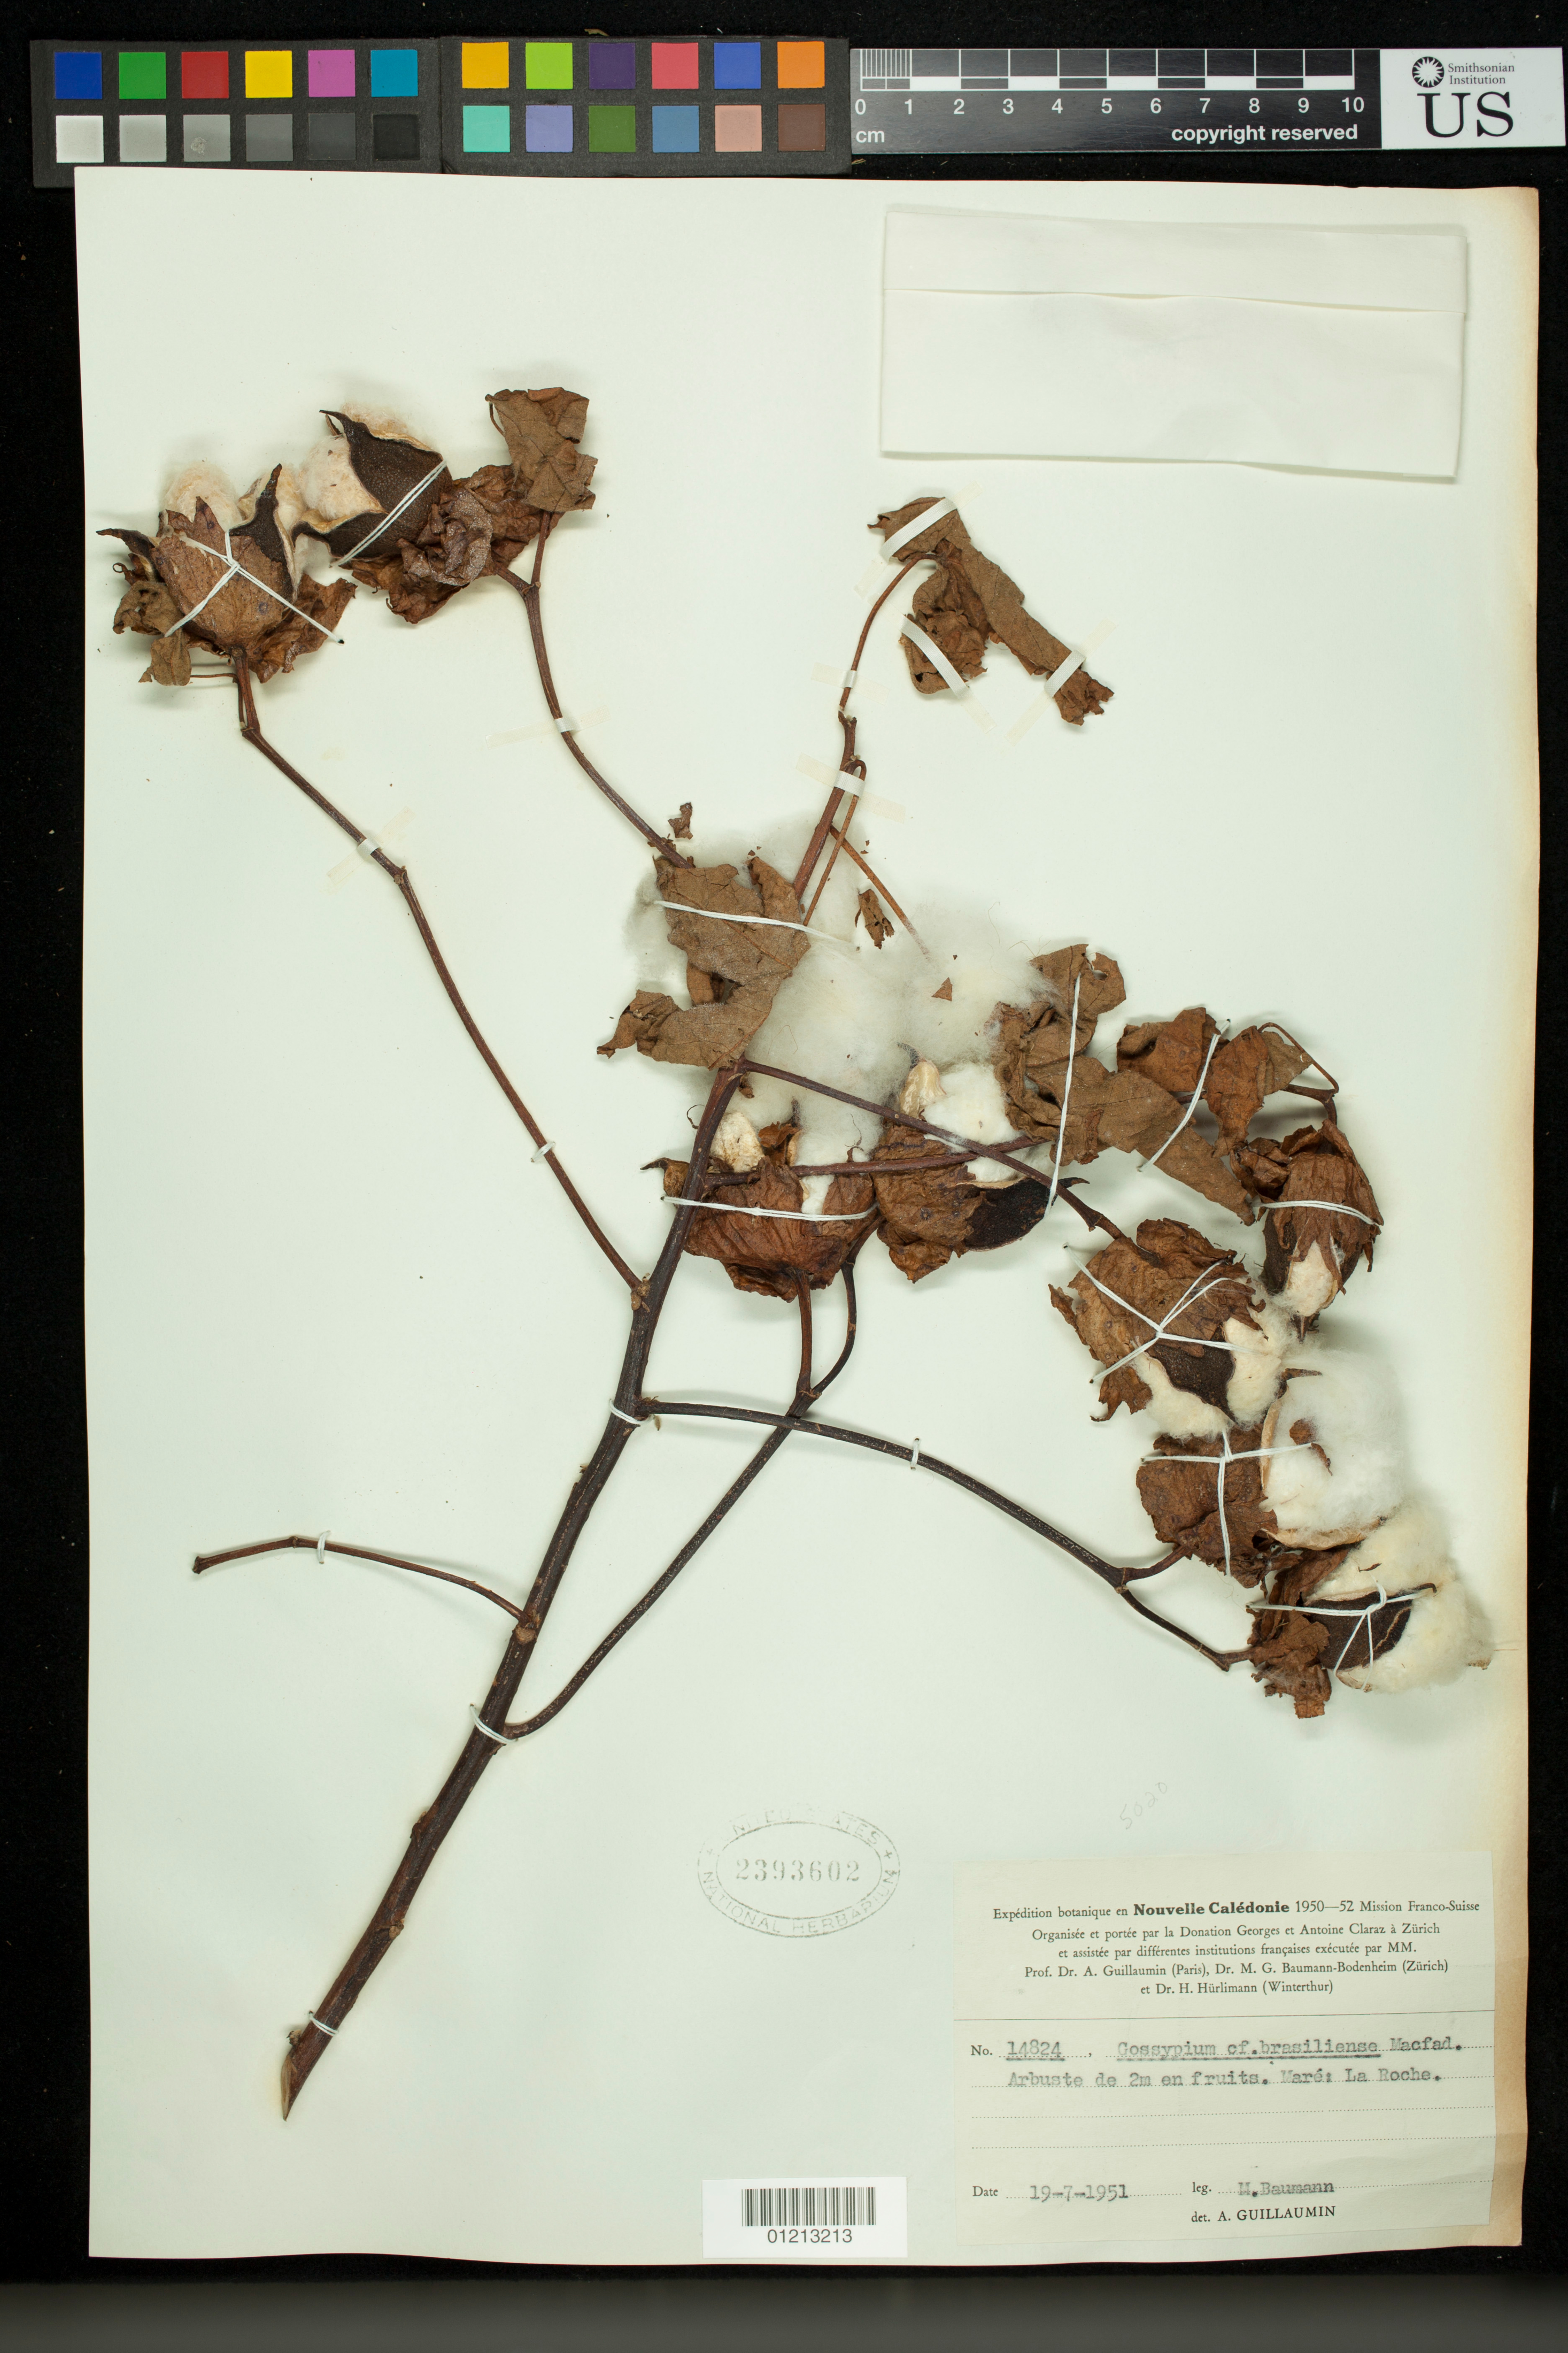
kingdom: Plantae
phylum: Tracheophyta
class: Magnoliopsida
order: Malvales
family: Malvaceae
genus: Gossypium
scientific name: Gossypium brasiliense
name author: Macfad.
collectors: M. Baumann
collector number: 14824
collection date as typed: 19 Jul 1951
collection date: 1951-07-19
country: New Caledonia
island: Maré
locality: Maré: La Roche.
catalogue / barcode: US 2393602